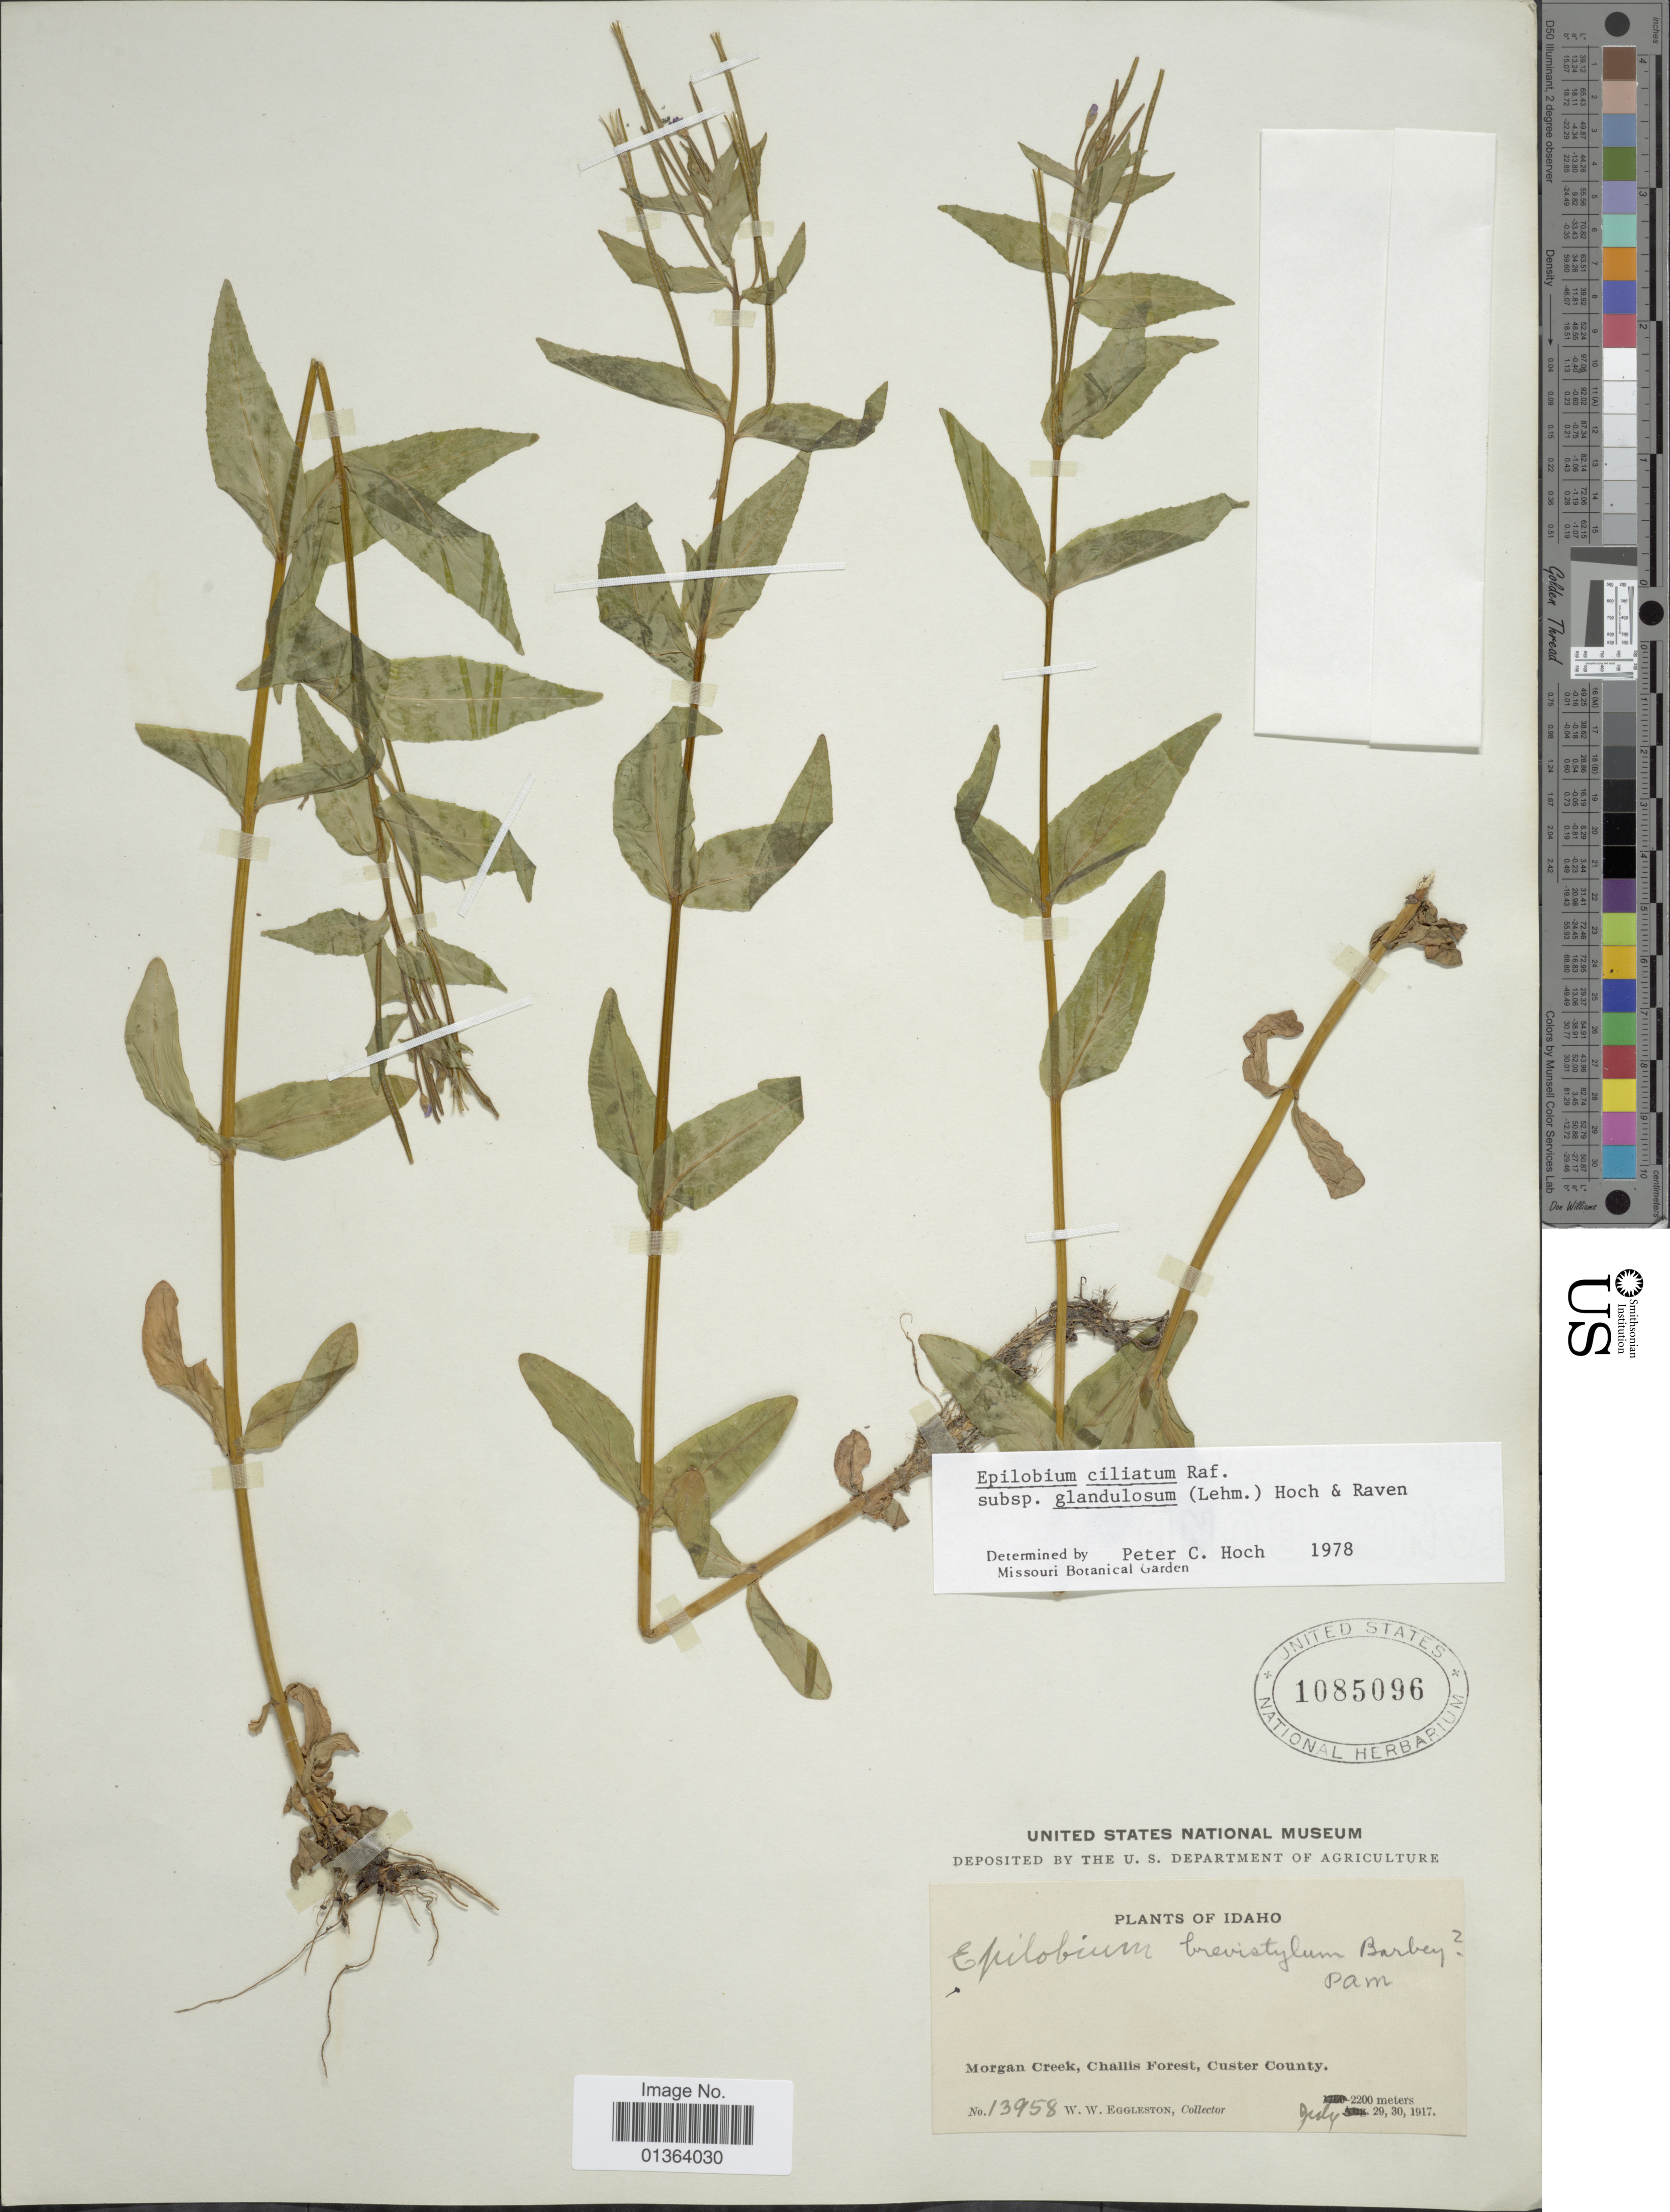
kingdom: Plantae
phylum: Tracheophyta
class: Magnoliopsida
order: Myrtales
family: Onagraceae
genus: Epilobium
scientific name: Epilobium ciliatum subsp. glandulosum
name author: (Lehm.) Hoch & P.H. Raven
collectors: W. W. Eggleston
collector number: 13958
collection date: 1917-07-29/1917-07-30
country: United States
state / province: Idaho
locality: Morgan Creek, Challis Forest, Custer County.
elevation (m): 2200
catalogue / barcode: US 1085096